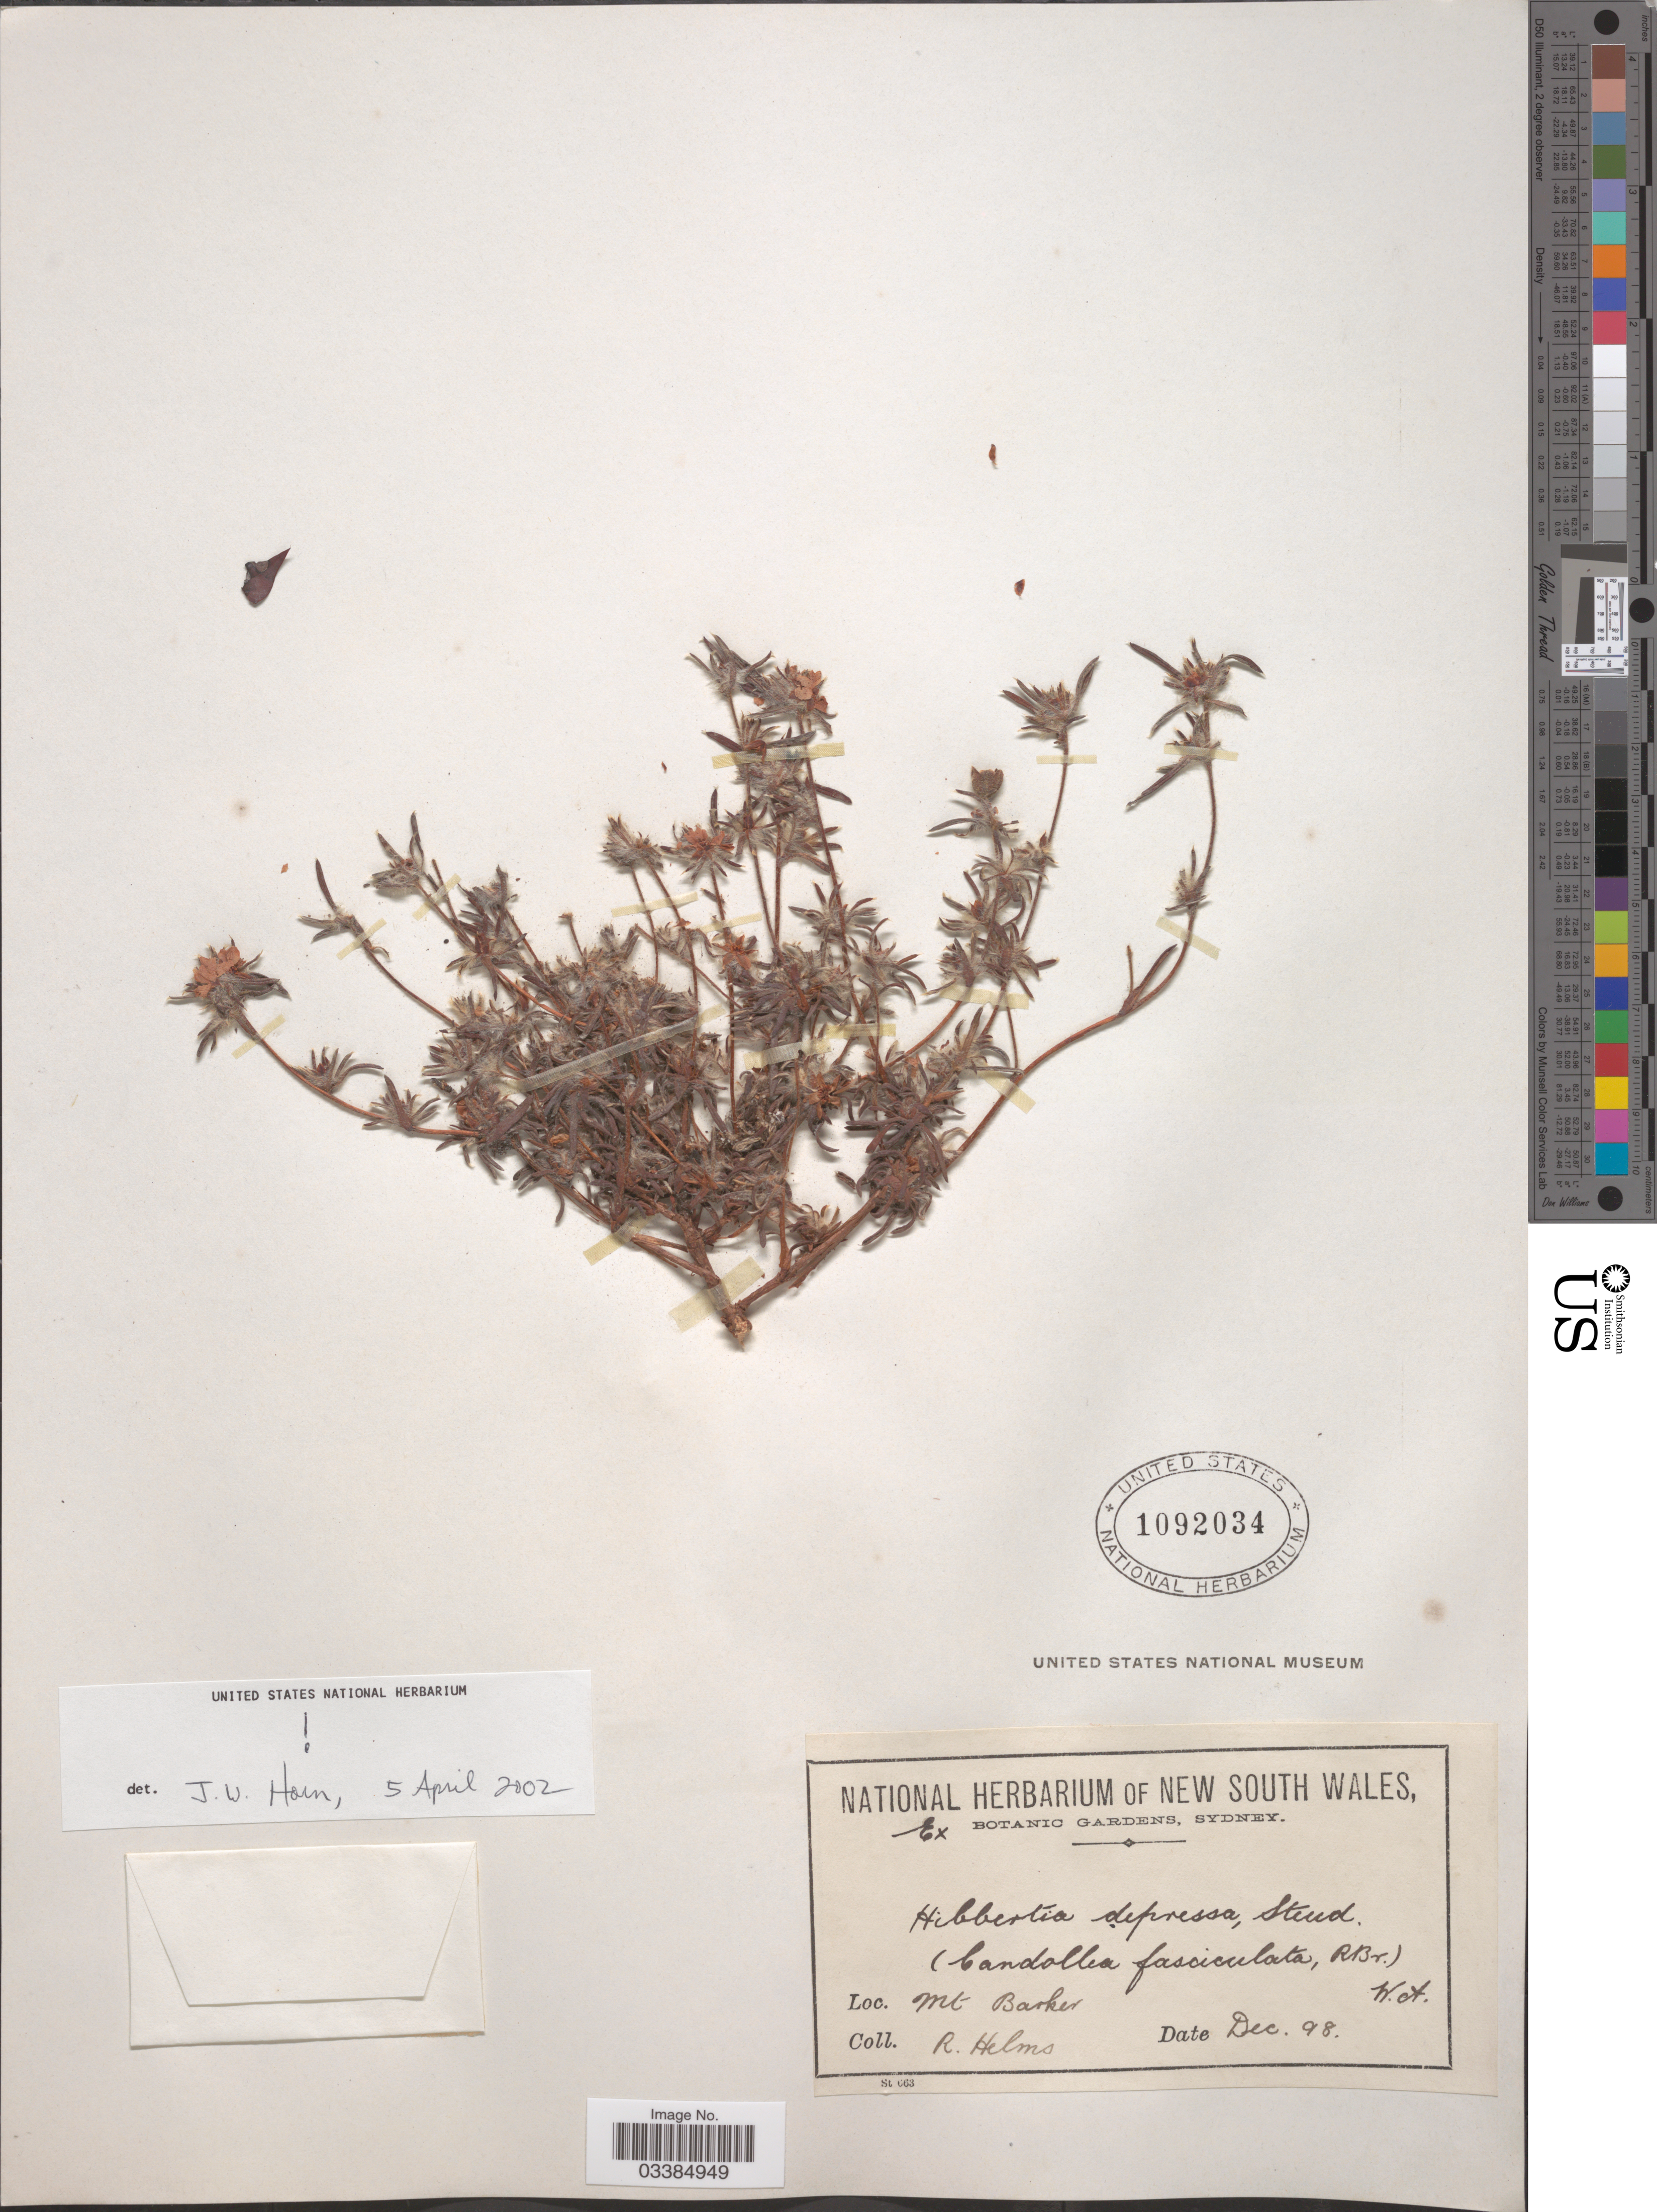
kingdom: Plantae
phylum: Tracheophyta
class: Magnoliopsida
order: Dilleniales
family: Dilleniaceae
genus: Hibbertia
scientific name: Hibbertia depressa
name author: Steud.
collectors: R. Helms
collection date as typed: Transcribed d/m/y: /12/98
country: Australia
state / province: Western Australia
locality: Mt Barker. W. A.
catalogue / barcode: US 1092034